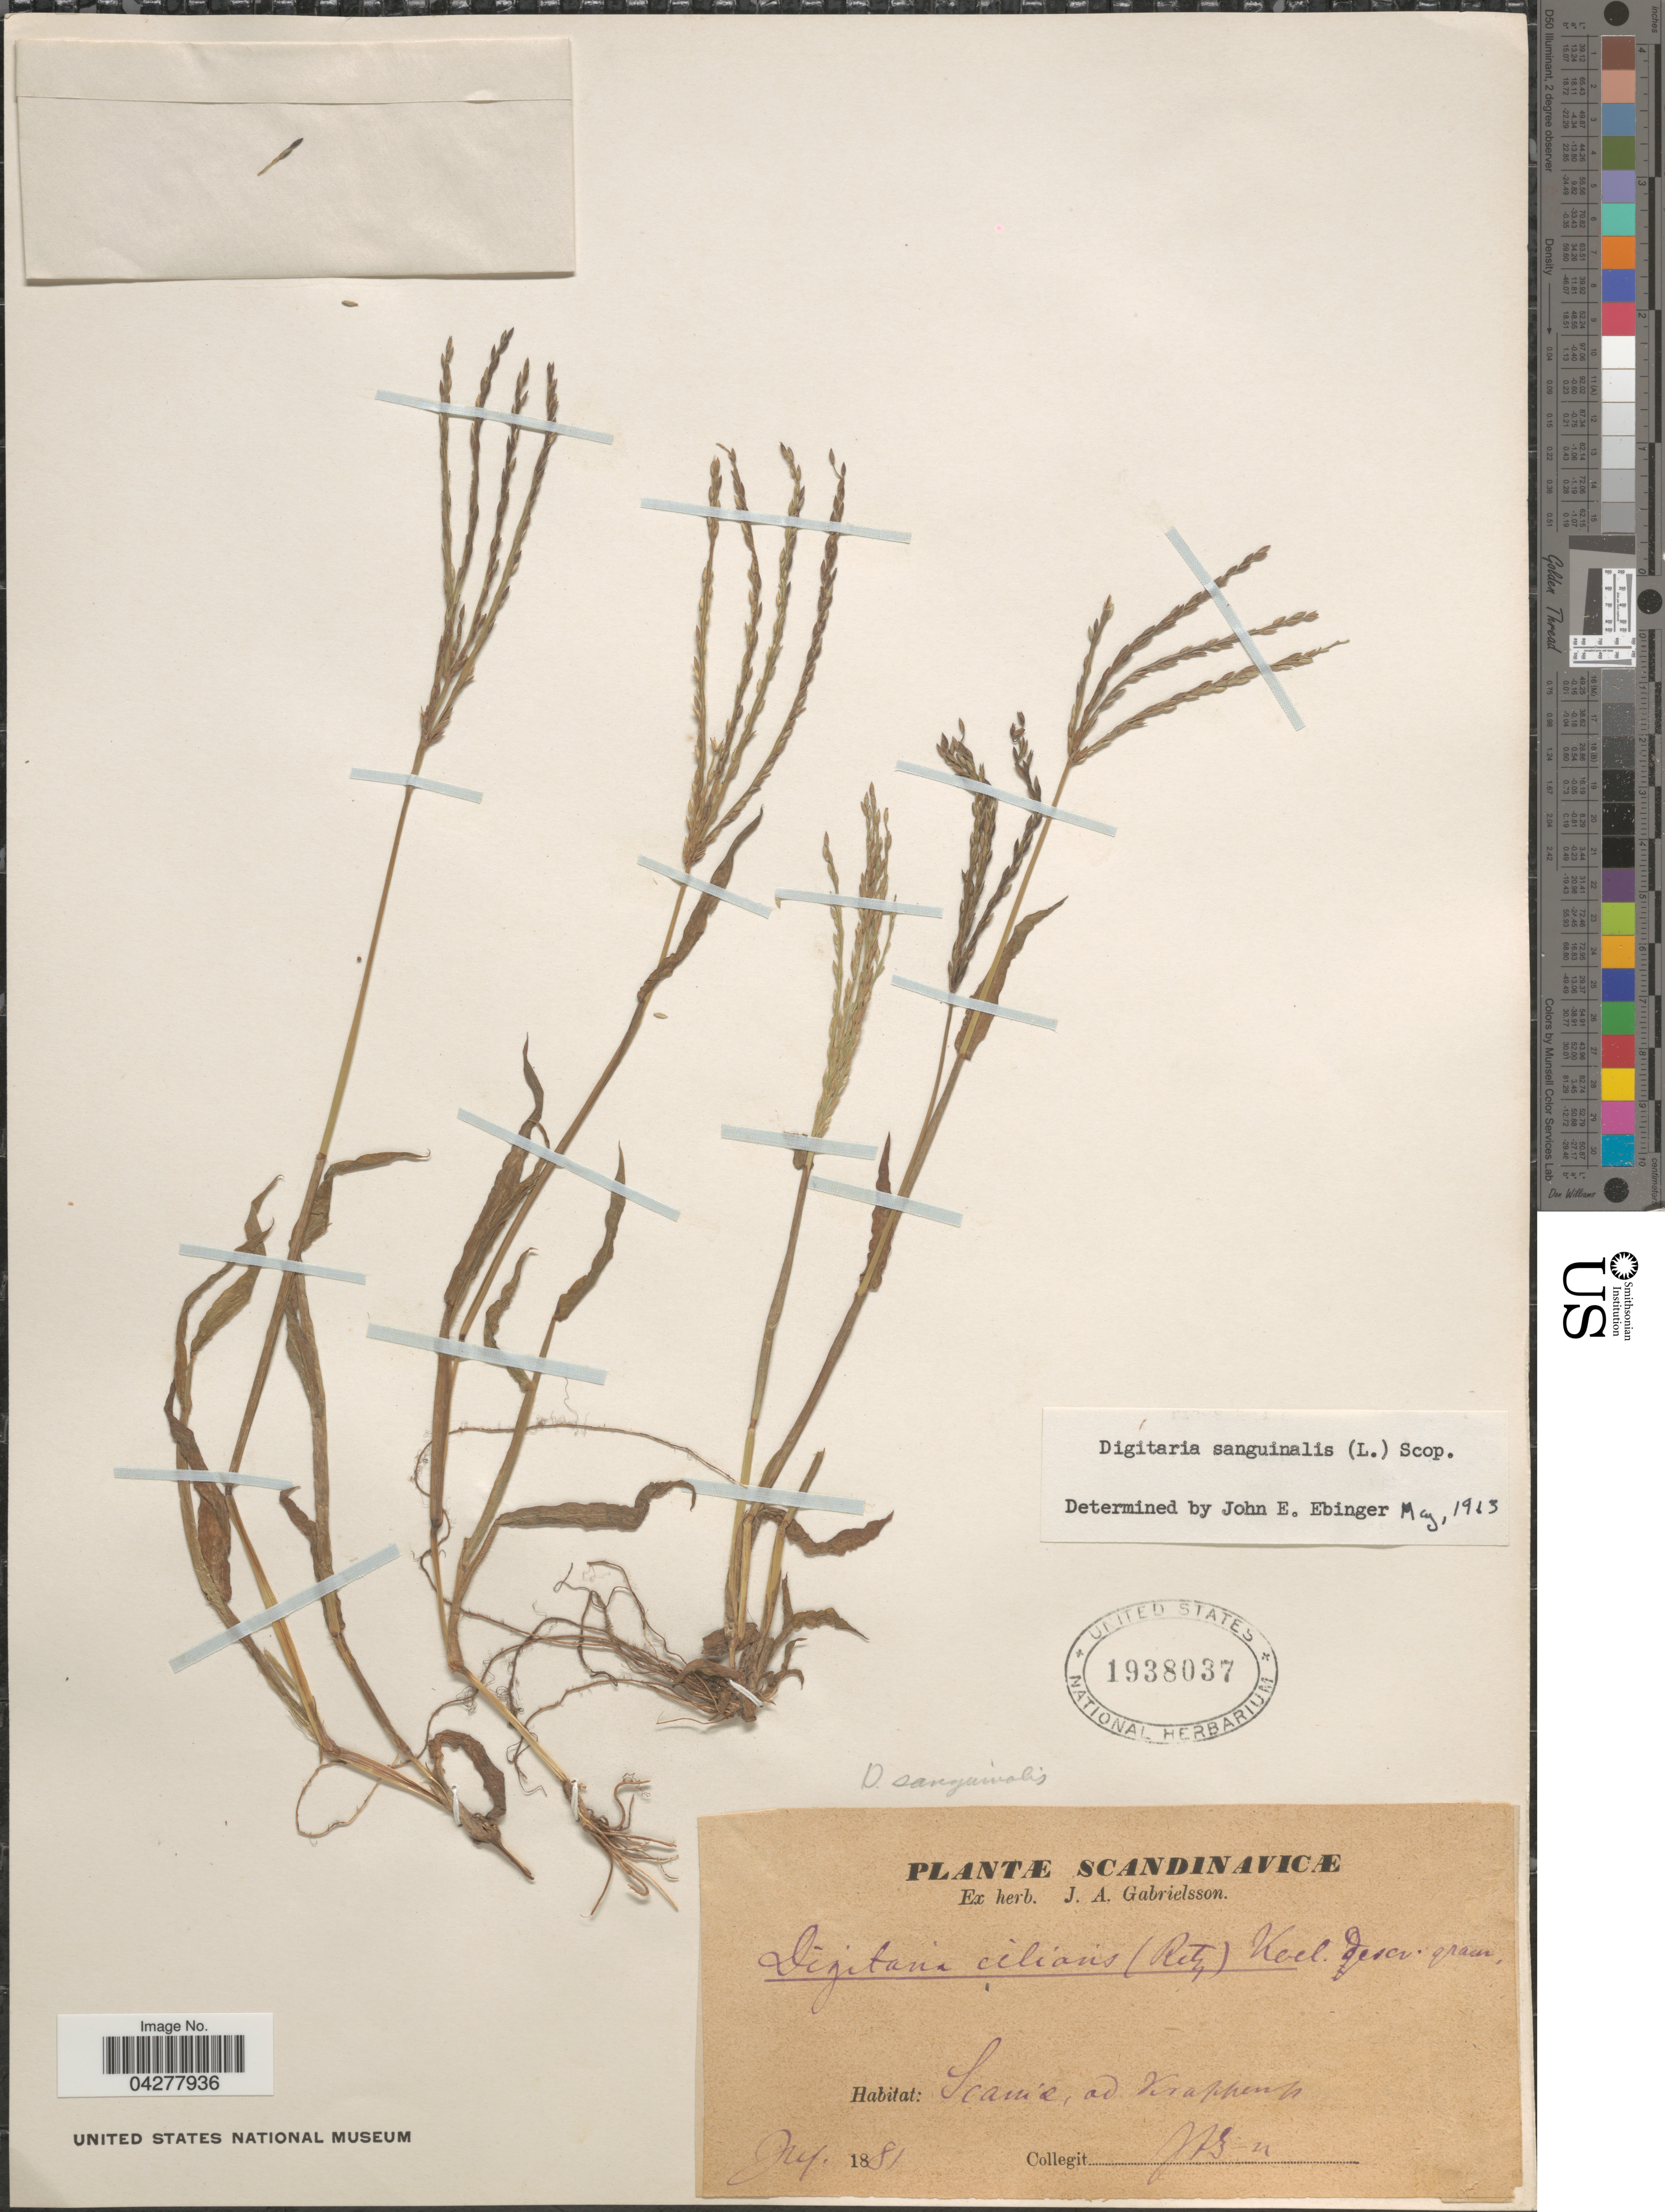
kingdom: Plantae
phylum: Tracheophyta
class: Liliopsida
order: Poales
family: Poaceae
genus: Digitaria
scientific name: Digitaria sanguinalis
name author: (L.) Scop.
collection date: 1881-07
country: Sweden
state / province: Skåne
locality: Scania, ad Krapperup.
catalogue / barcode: US 1938037